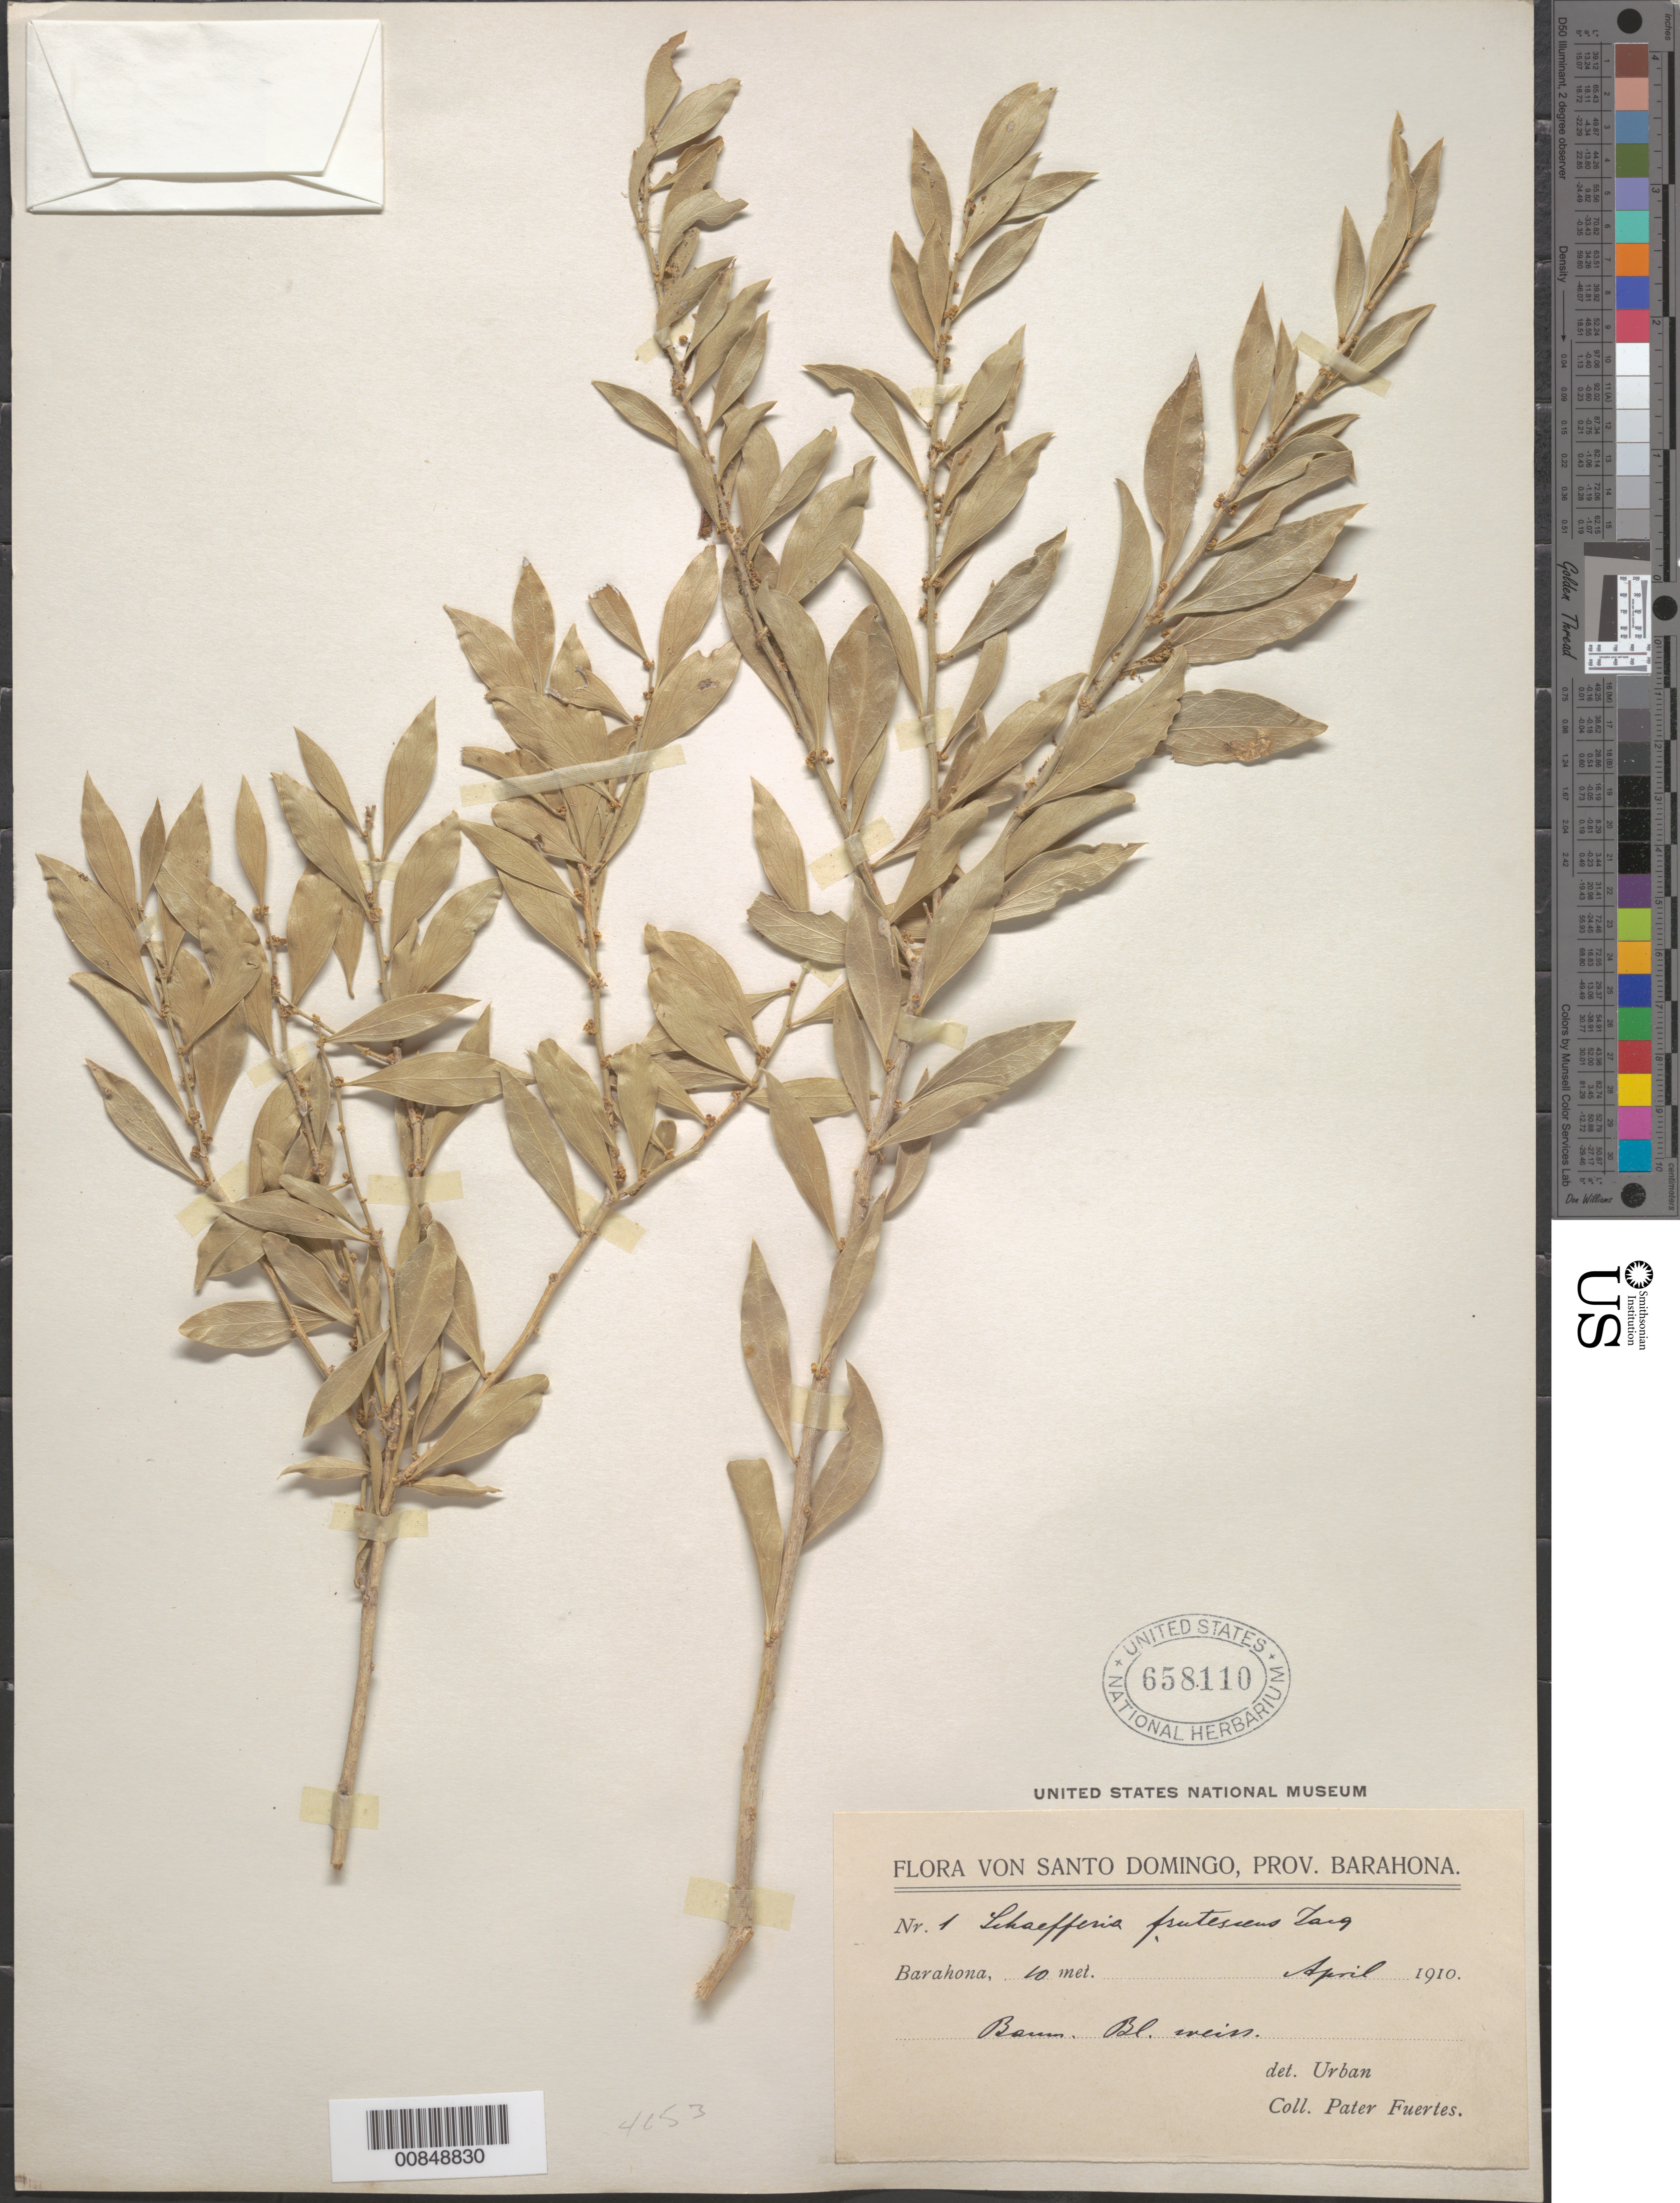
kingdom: Plantae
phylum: Tracheophyta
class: Magnoliopsida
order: Celastrales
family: Celastraceae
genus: Schaefferia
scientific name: Schaefferia frutescens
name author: Jacq.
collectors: M. D. Fuertes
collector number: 1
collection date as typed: Apr 1910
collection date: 1910-04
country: Dominican Republic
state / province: Barahona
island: Hispaniola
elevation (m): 10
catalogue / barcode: US 658110